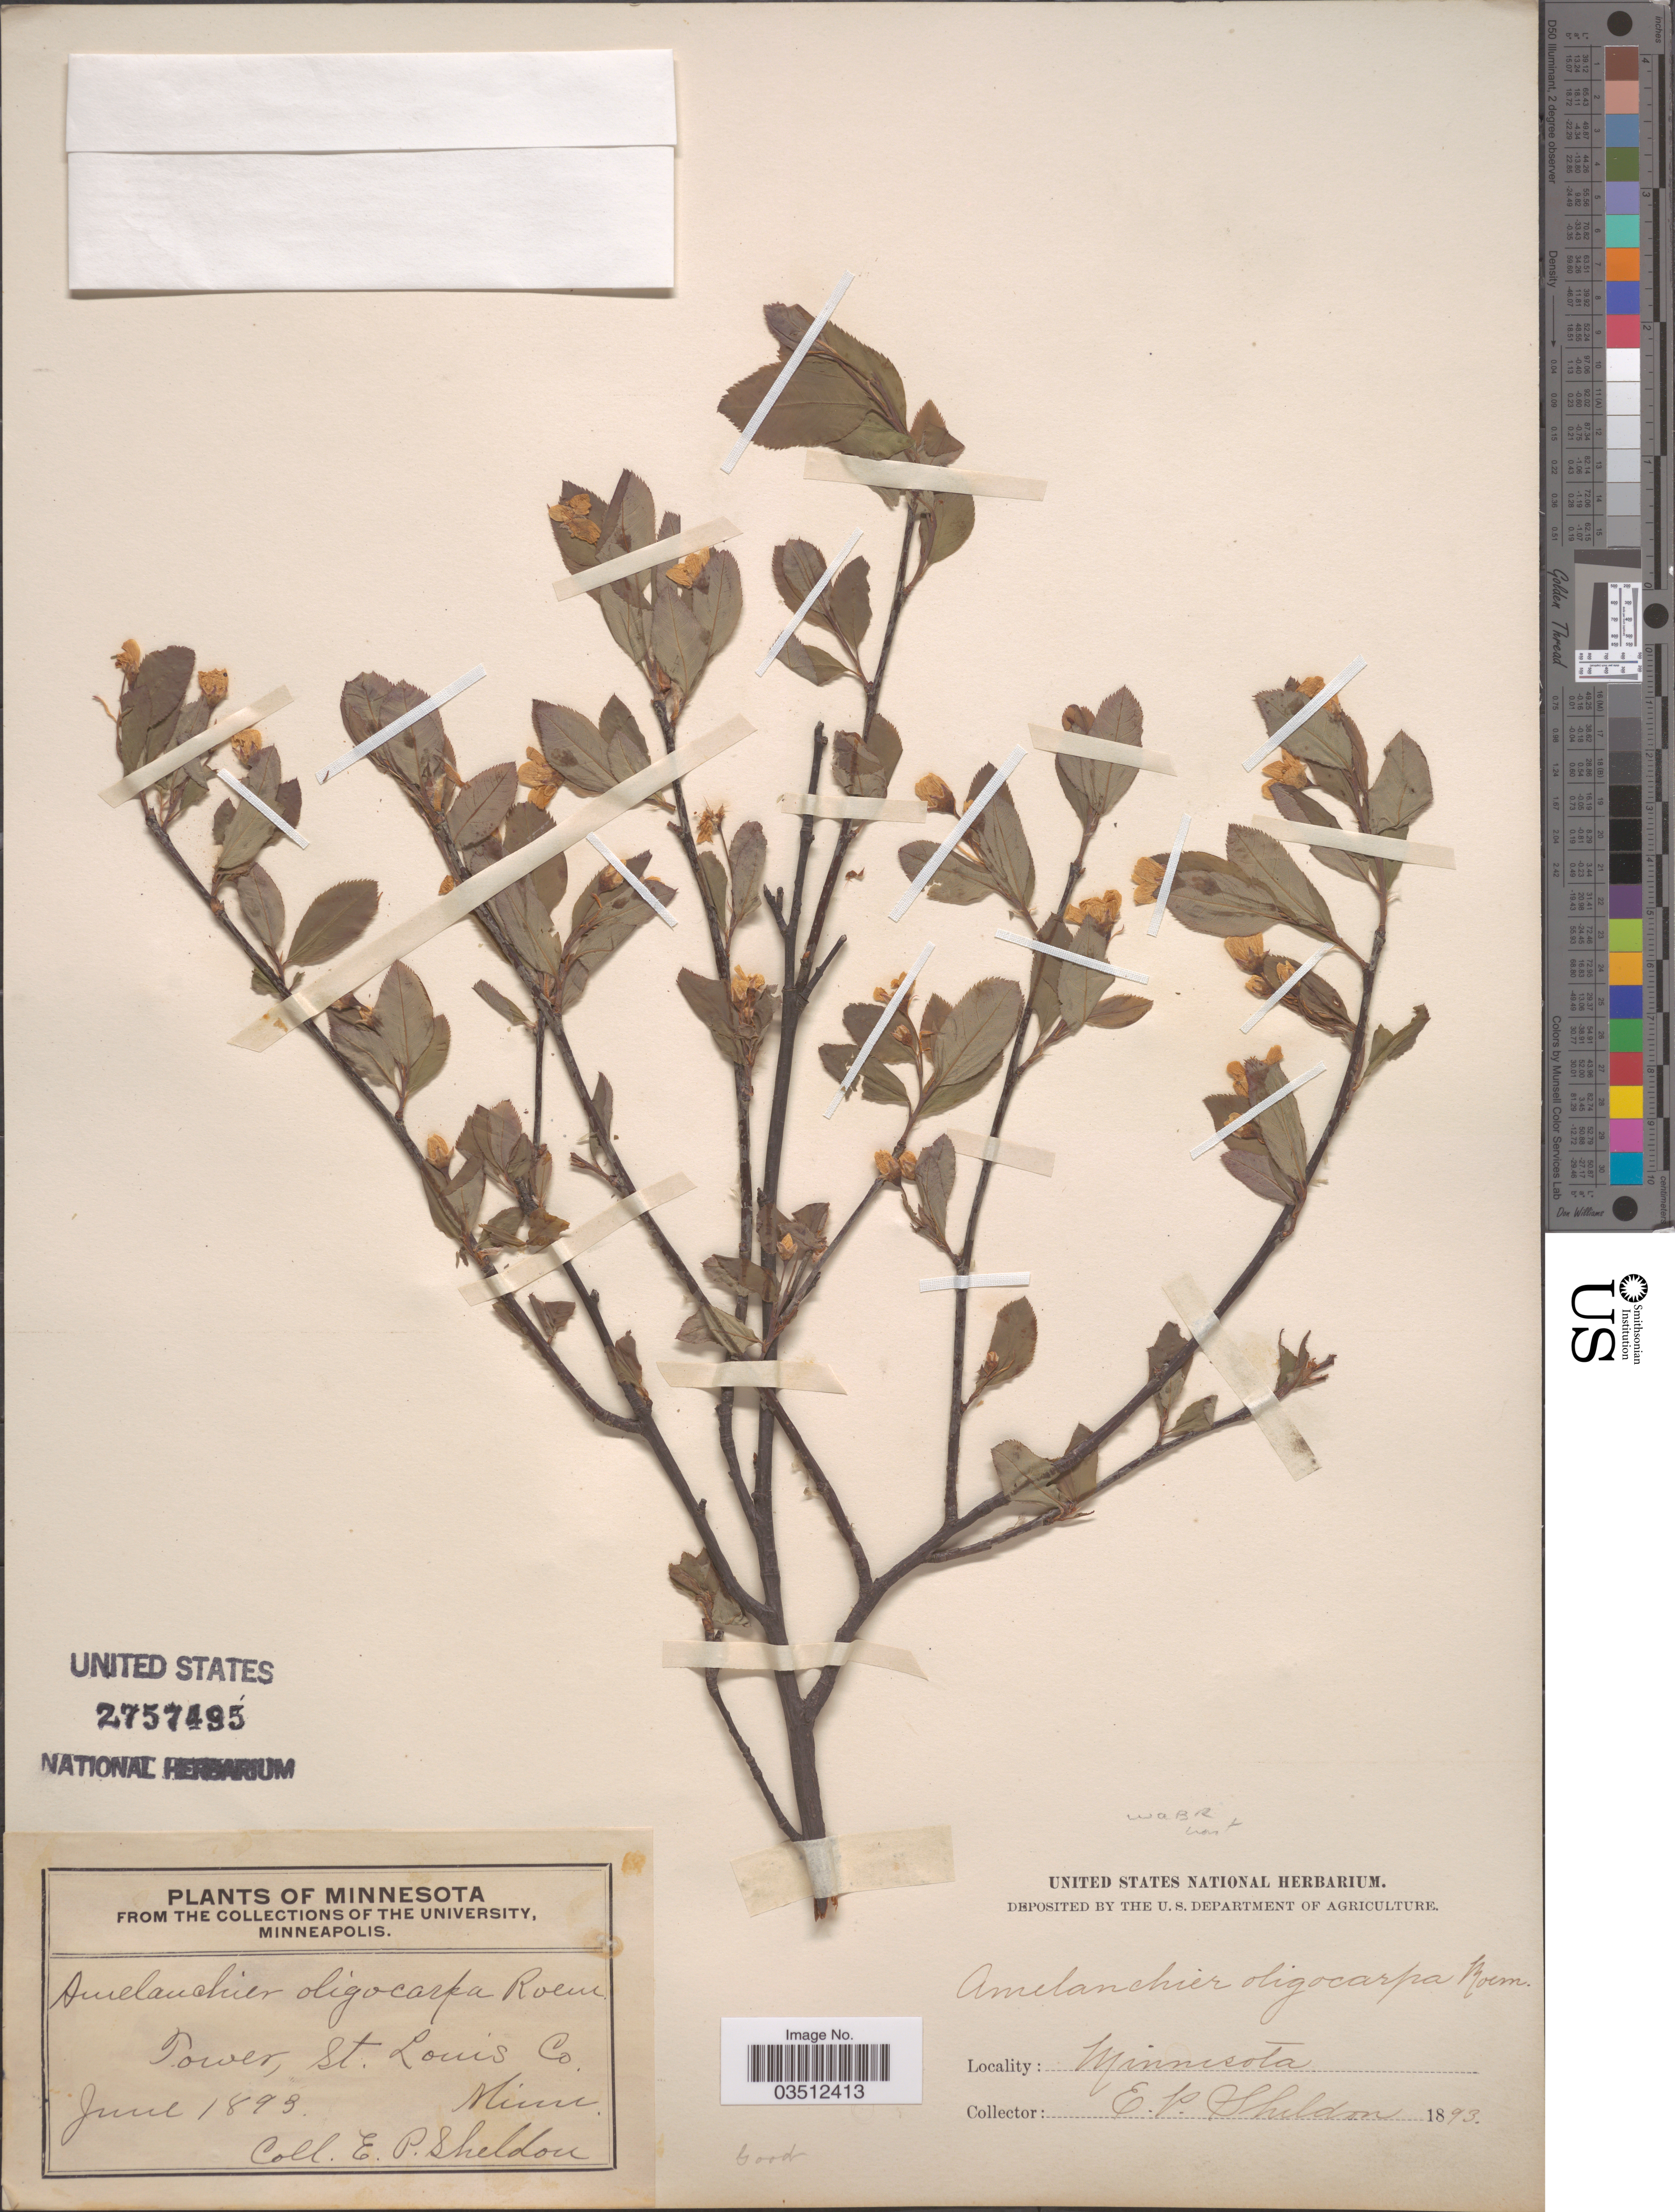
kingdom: Plantae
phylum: Tracheophyta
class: Magnoliopsida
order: Rosales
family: Rosaceae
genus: Amelanchier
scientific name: Amelanchier oligocarpa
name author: (Michx.) M. Roem.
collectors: E. P. Sheldon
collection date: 1893-06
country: United States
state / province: Minnesota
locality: Tower, St. Louis Co.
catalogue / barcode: US 2757495